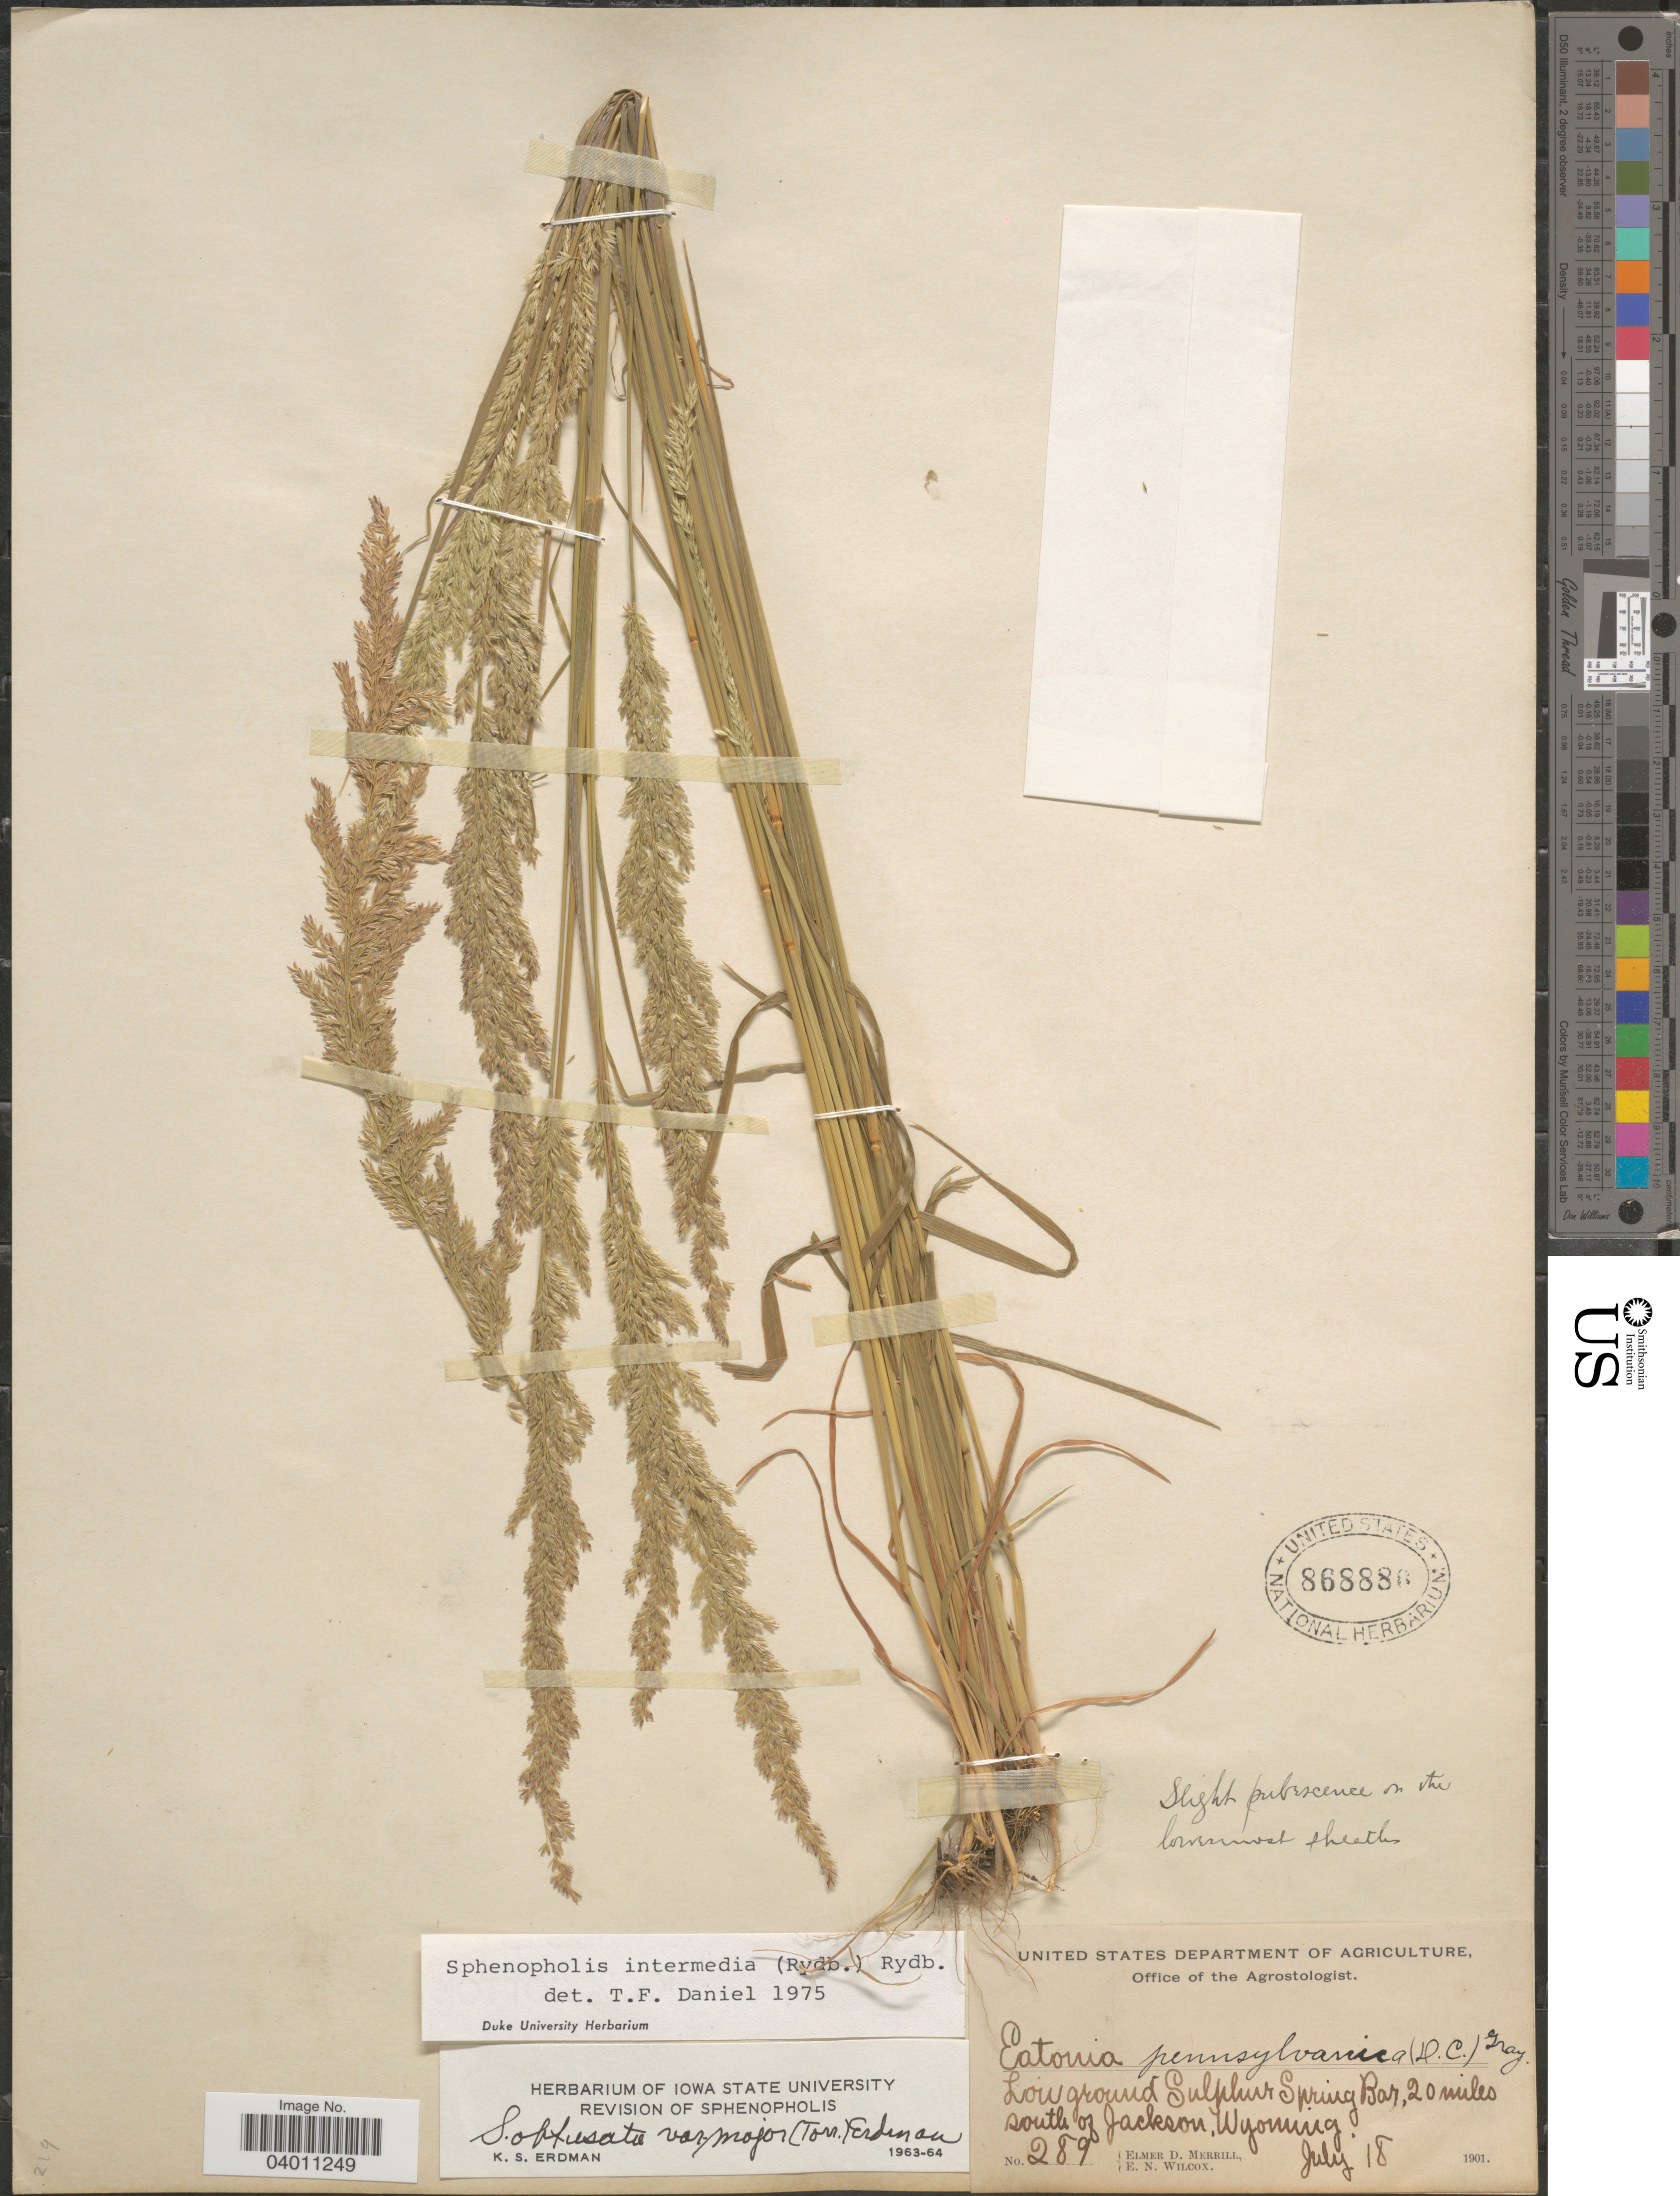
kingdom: Plantae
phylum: Tracheophyta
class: Liliopsida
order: Poales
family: Poaceae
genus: Sphenopholis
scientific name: Sphenopholis intermedia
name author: (Rydb.) Rydb.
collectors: E. D. Merrill & E. Wilcox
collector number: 289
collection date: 1901-07-18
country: United States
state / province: Wyoming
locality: Low ground Sulphur Spring Bar, 20 miles south of Jackson.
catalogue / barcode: US 868880